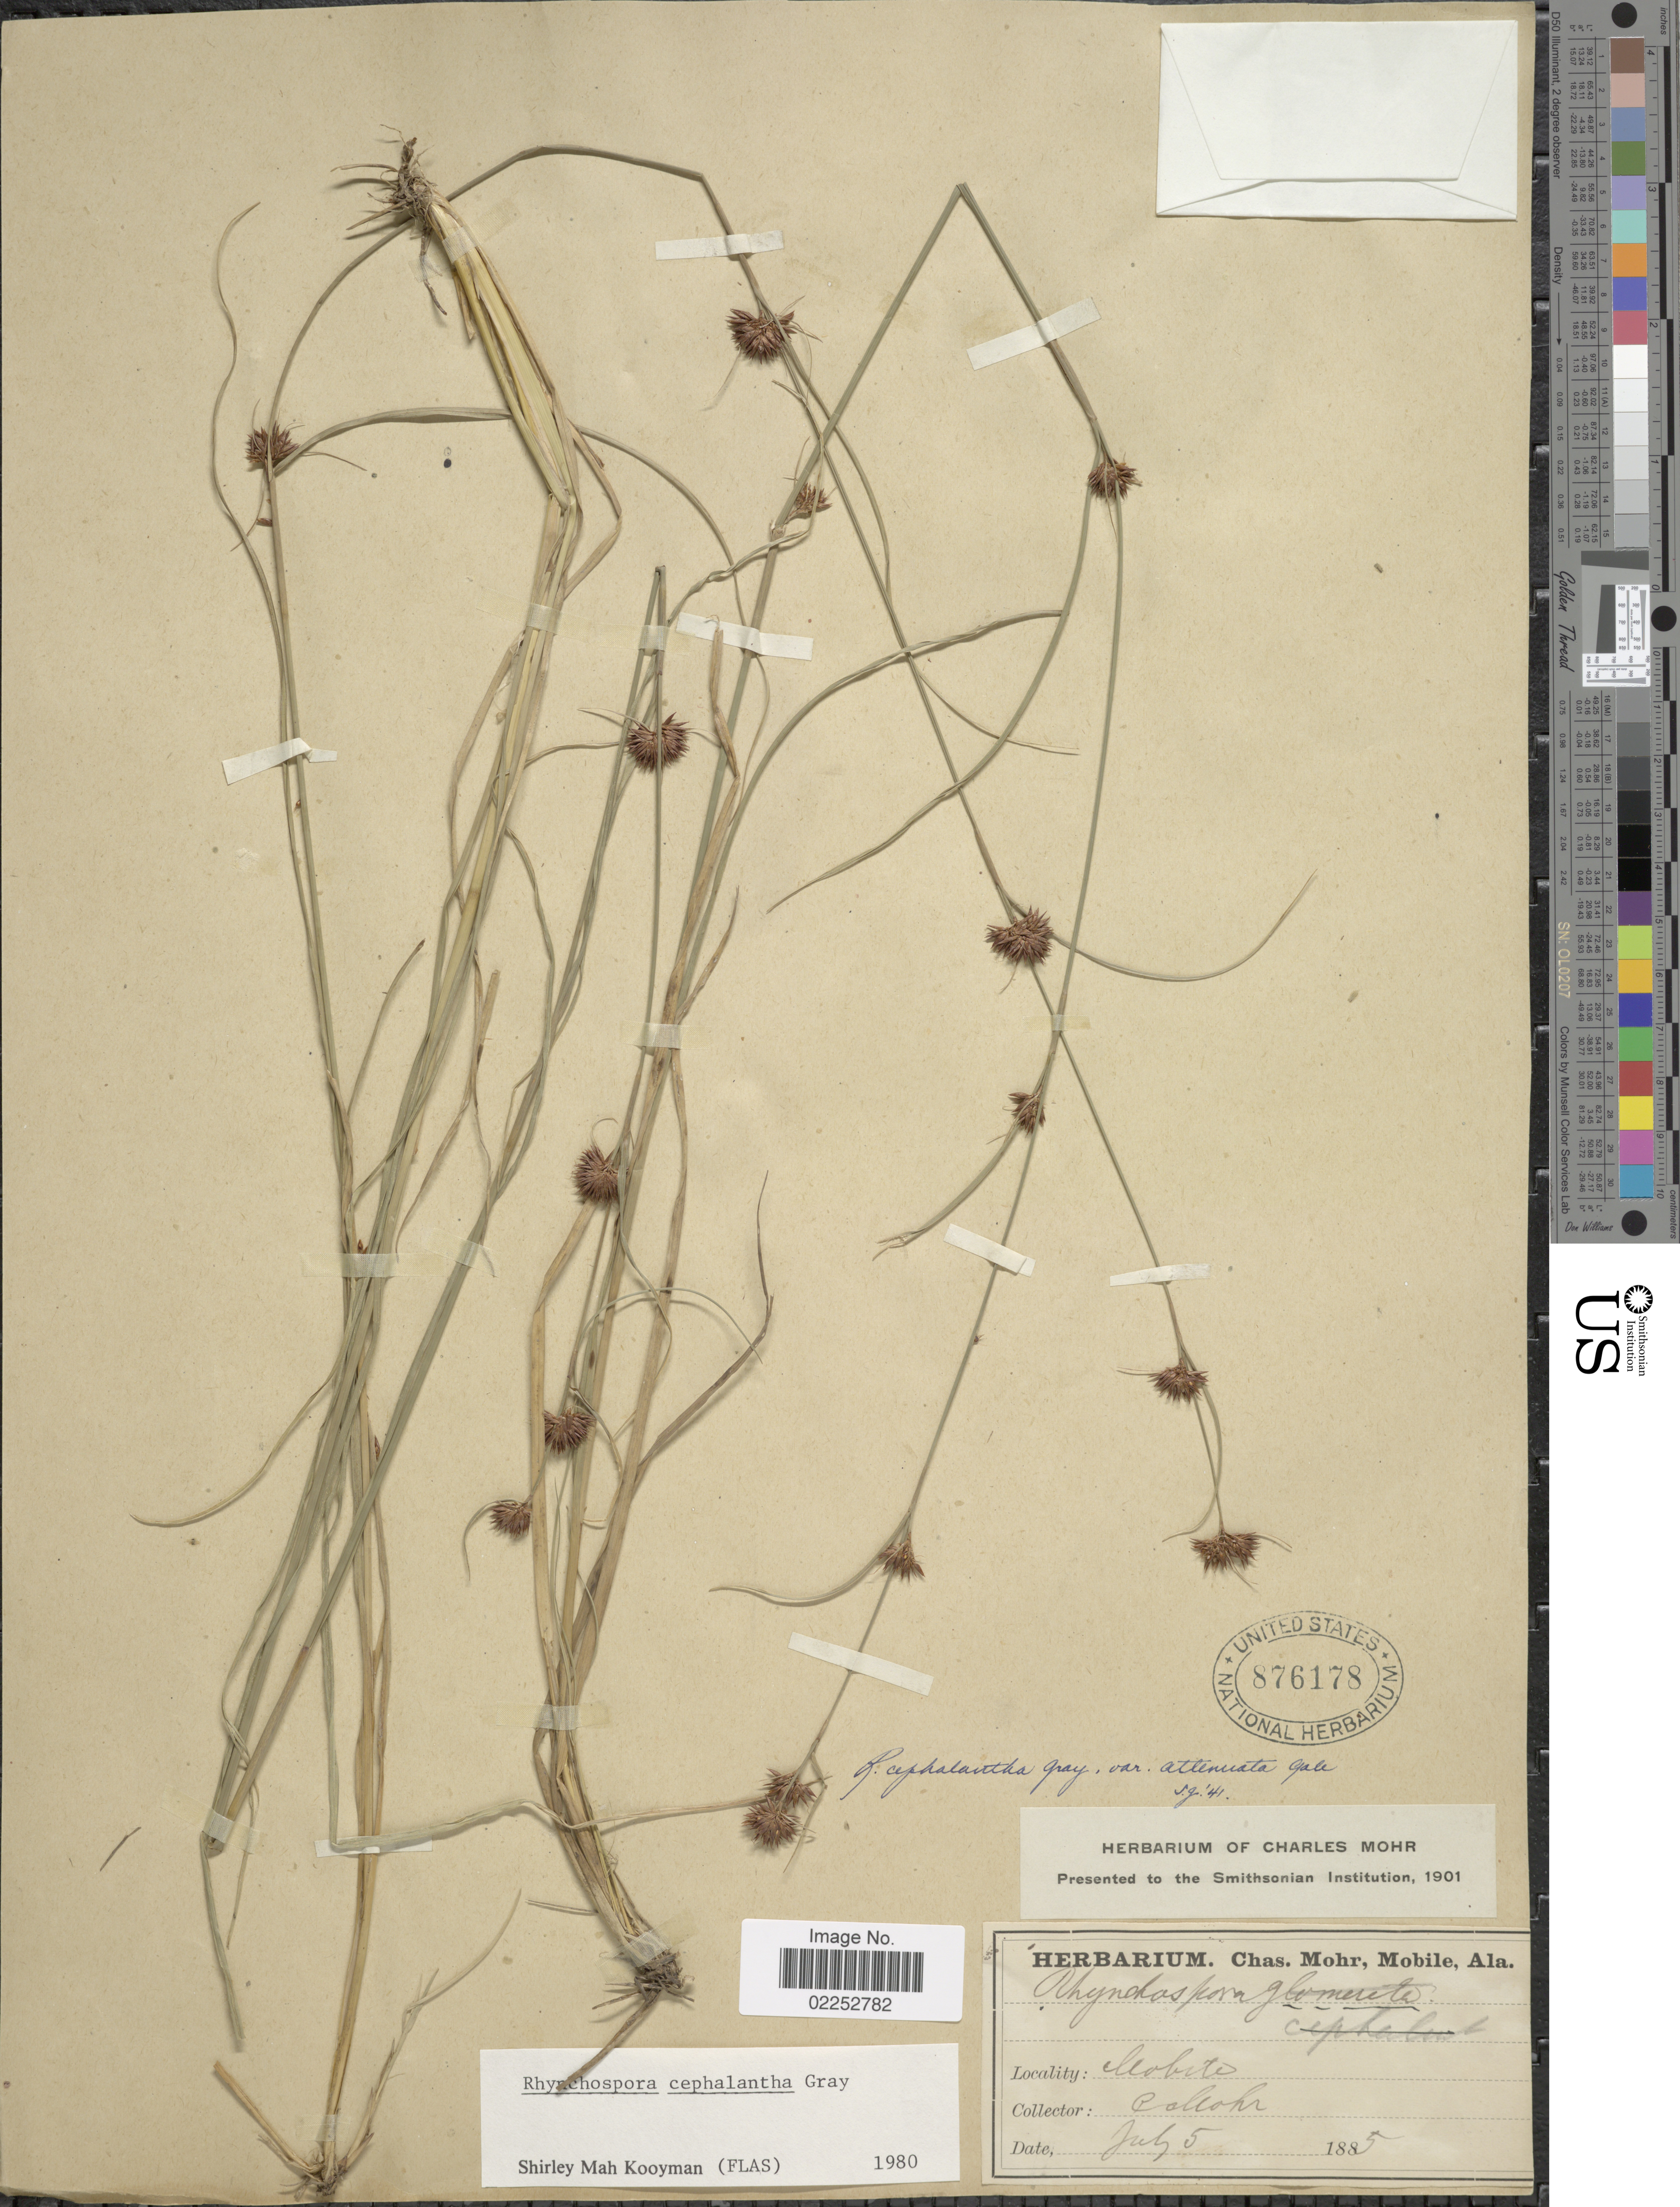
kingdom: Plantae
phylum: Tracheophyta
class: Liliopsida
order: Poales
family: Cyperaceae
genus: Rhynchospora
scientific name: Rhynchospora cephalantha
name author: A. Gray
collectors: Mohr, C. T. (herbarium)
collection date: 1885-07-05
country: United States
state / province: Alabama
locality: Mobile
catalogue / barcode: US 876178